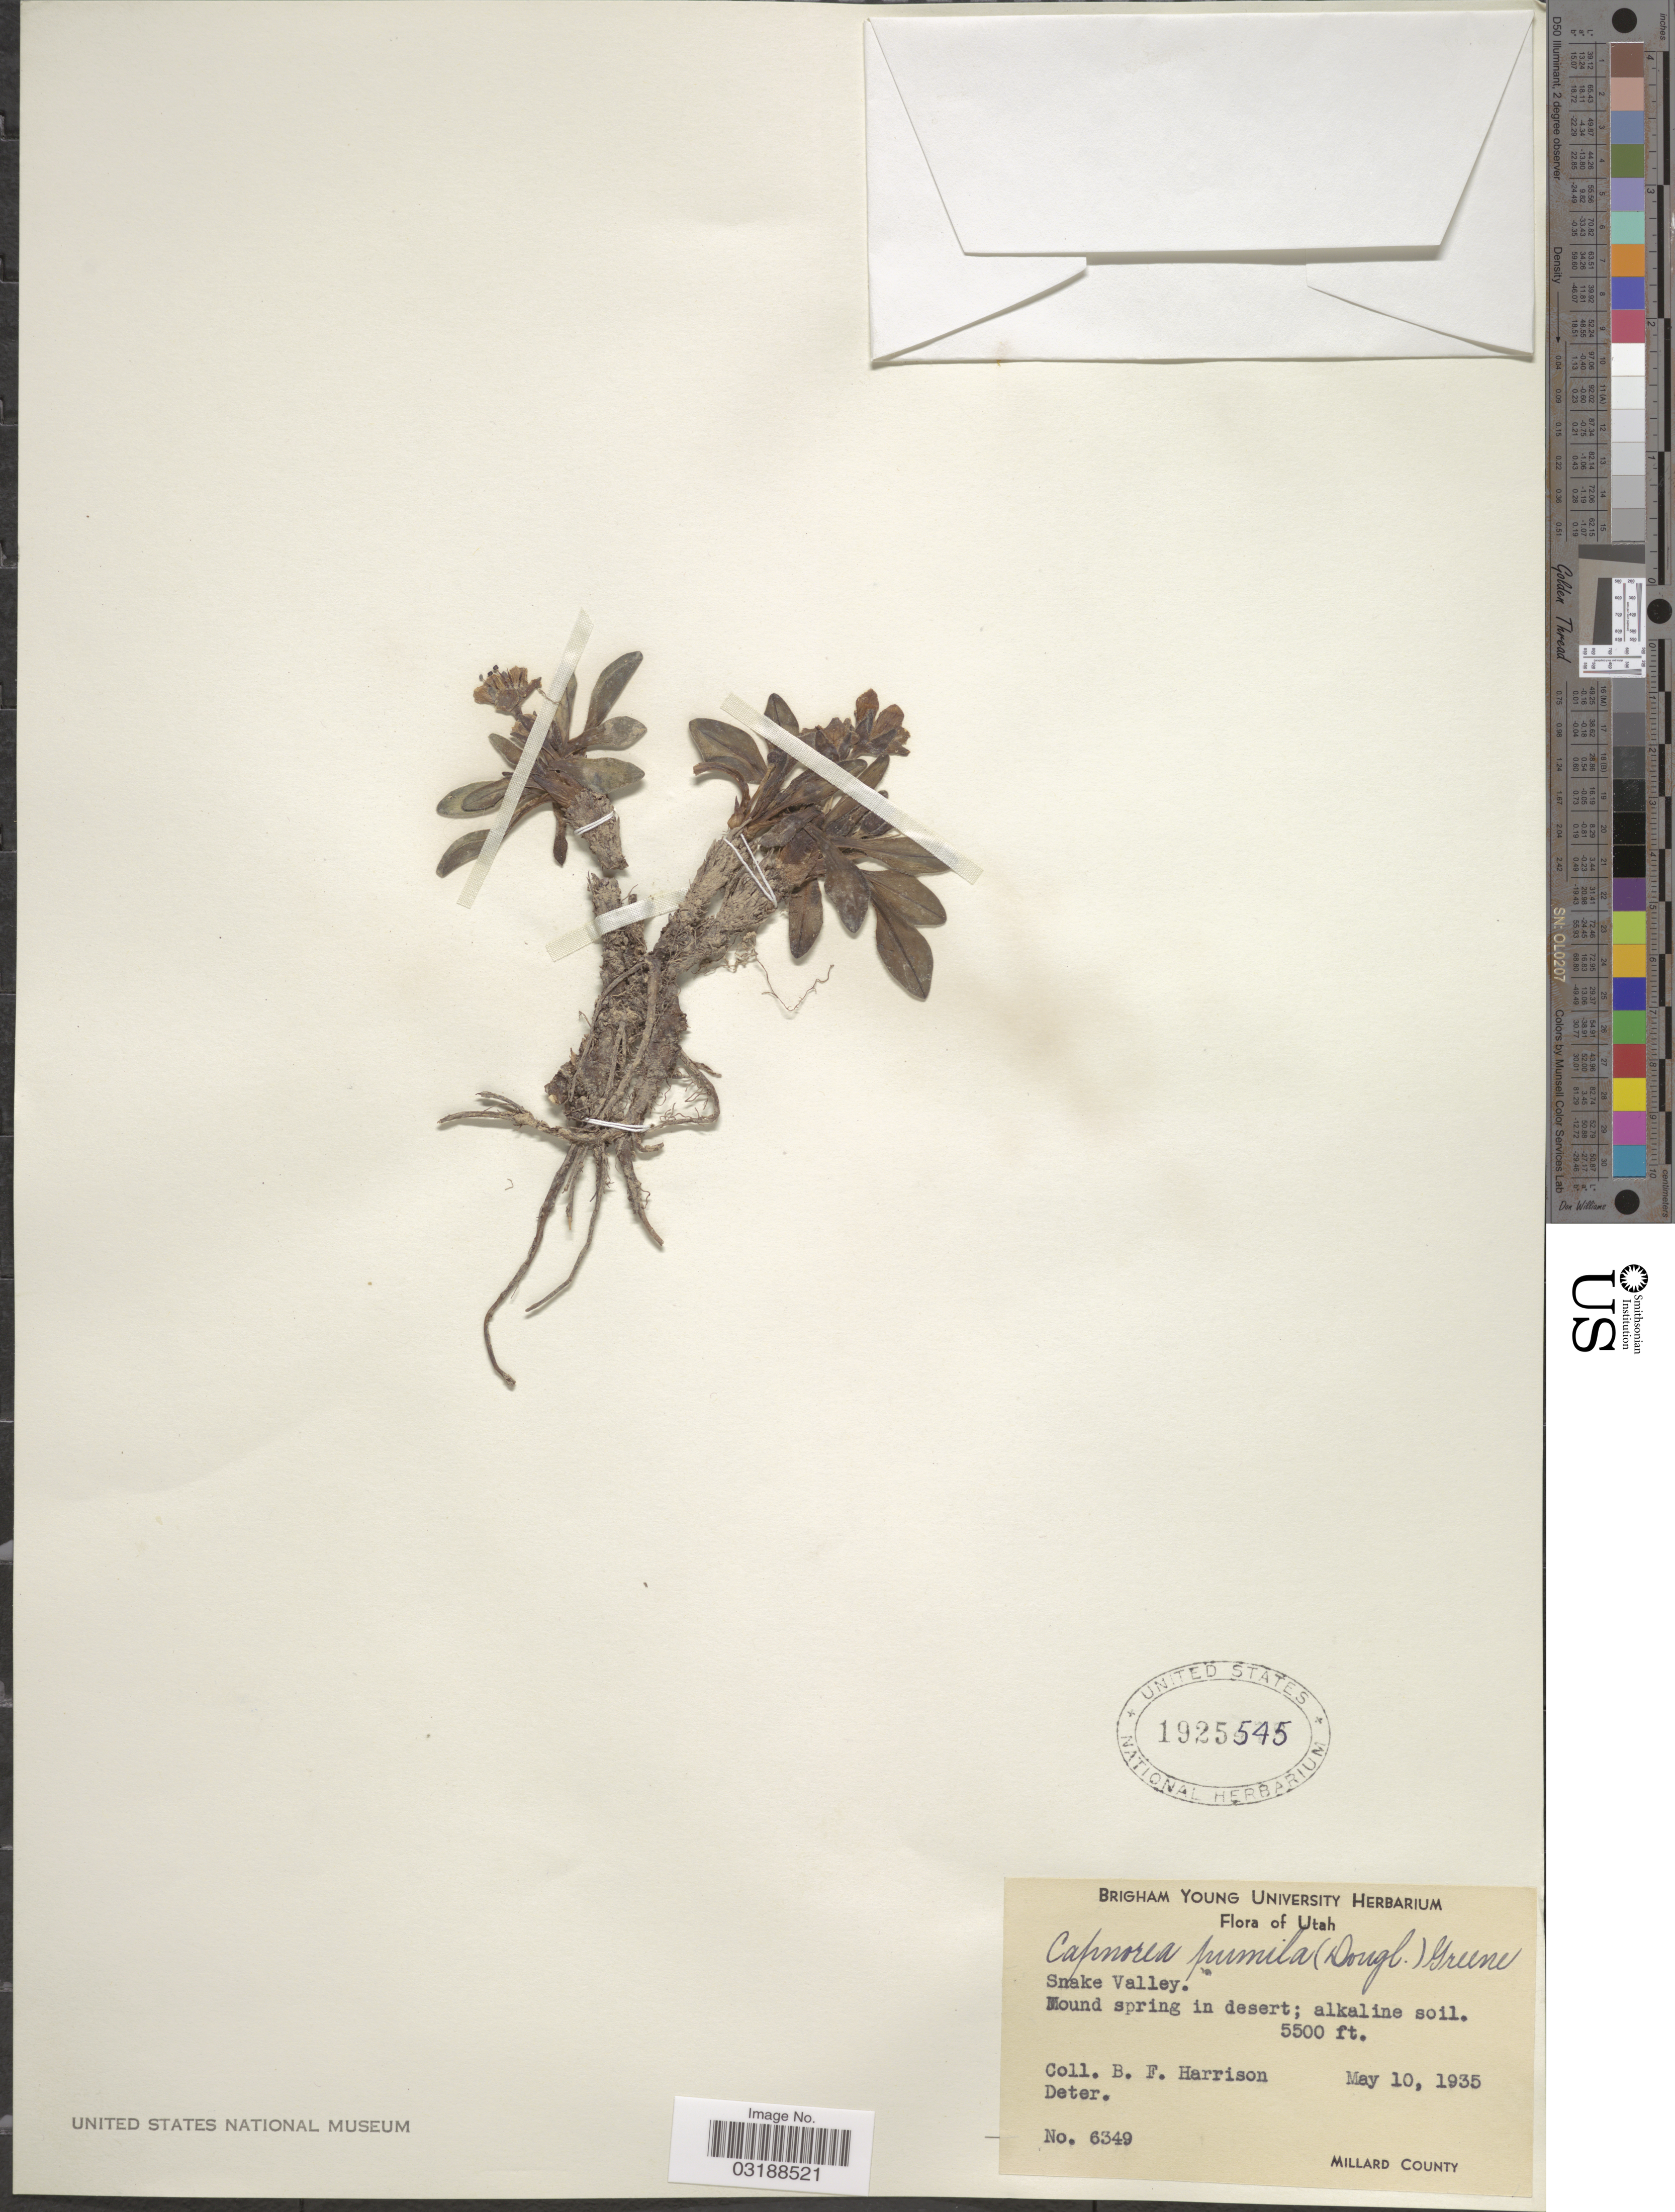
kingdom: Plantae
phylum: Tracheophyta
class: Magnoliopsida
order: Boraginales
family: Hydrophyllaceae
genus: Hesperochiron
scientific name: Hesperochiron pumilus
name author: (Griseb.) Porter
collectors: B. F. Harrison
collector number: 6349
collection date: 1935-05-10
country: United States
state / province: Utah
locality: Snake Valley, Mound spring in desert, Millard County.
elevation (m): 1676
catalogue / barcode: US 1925545